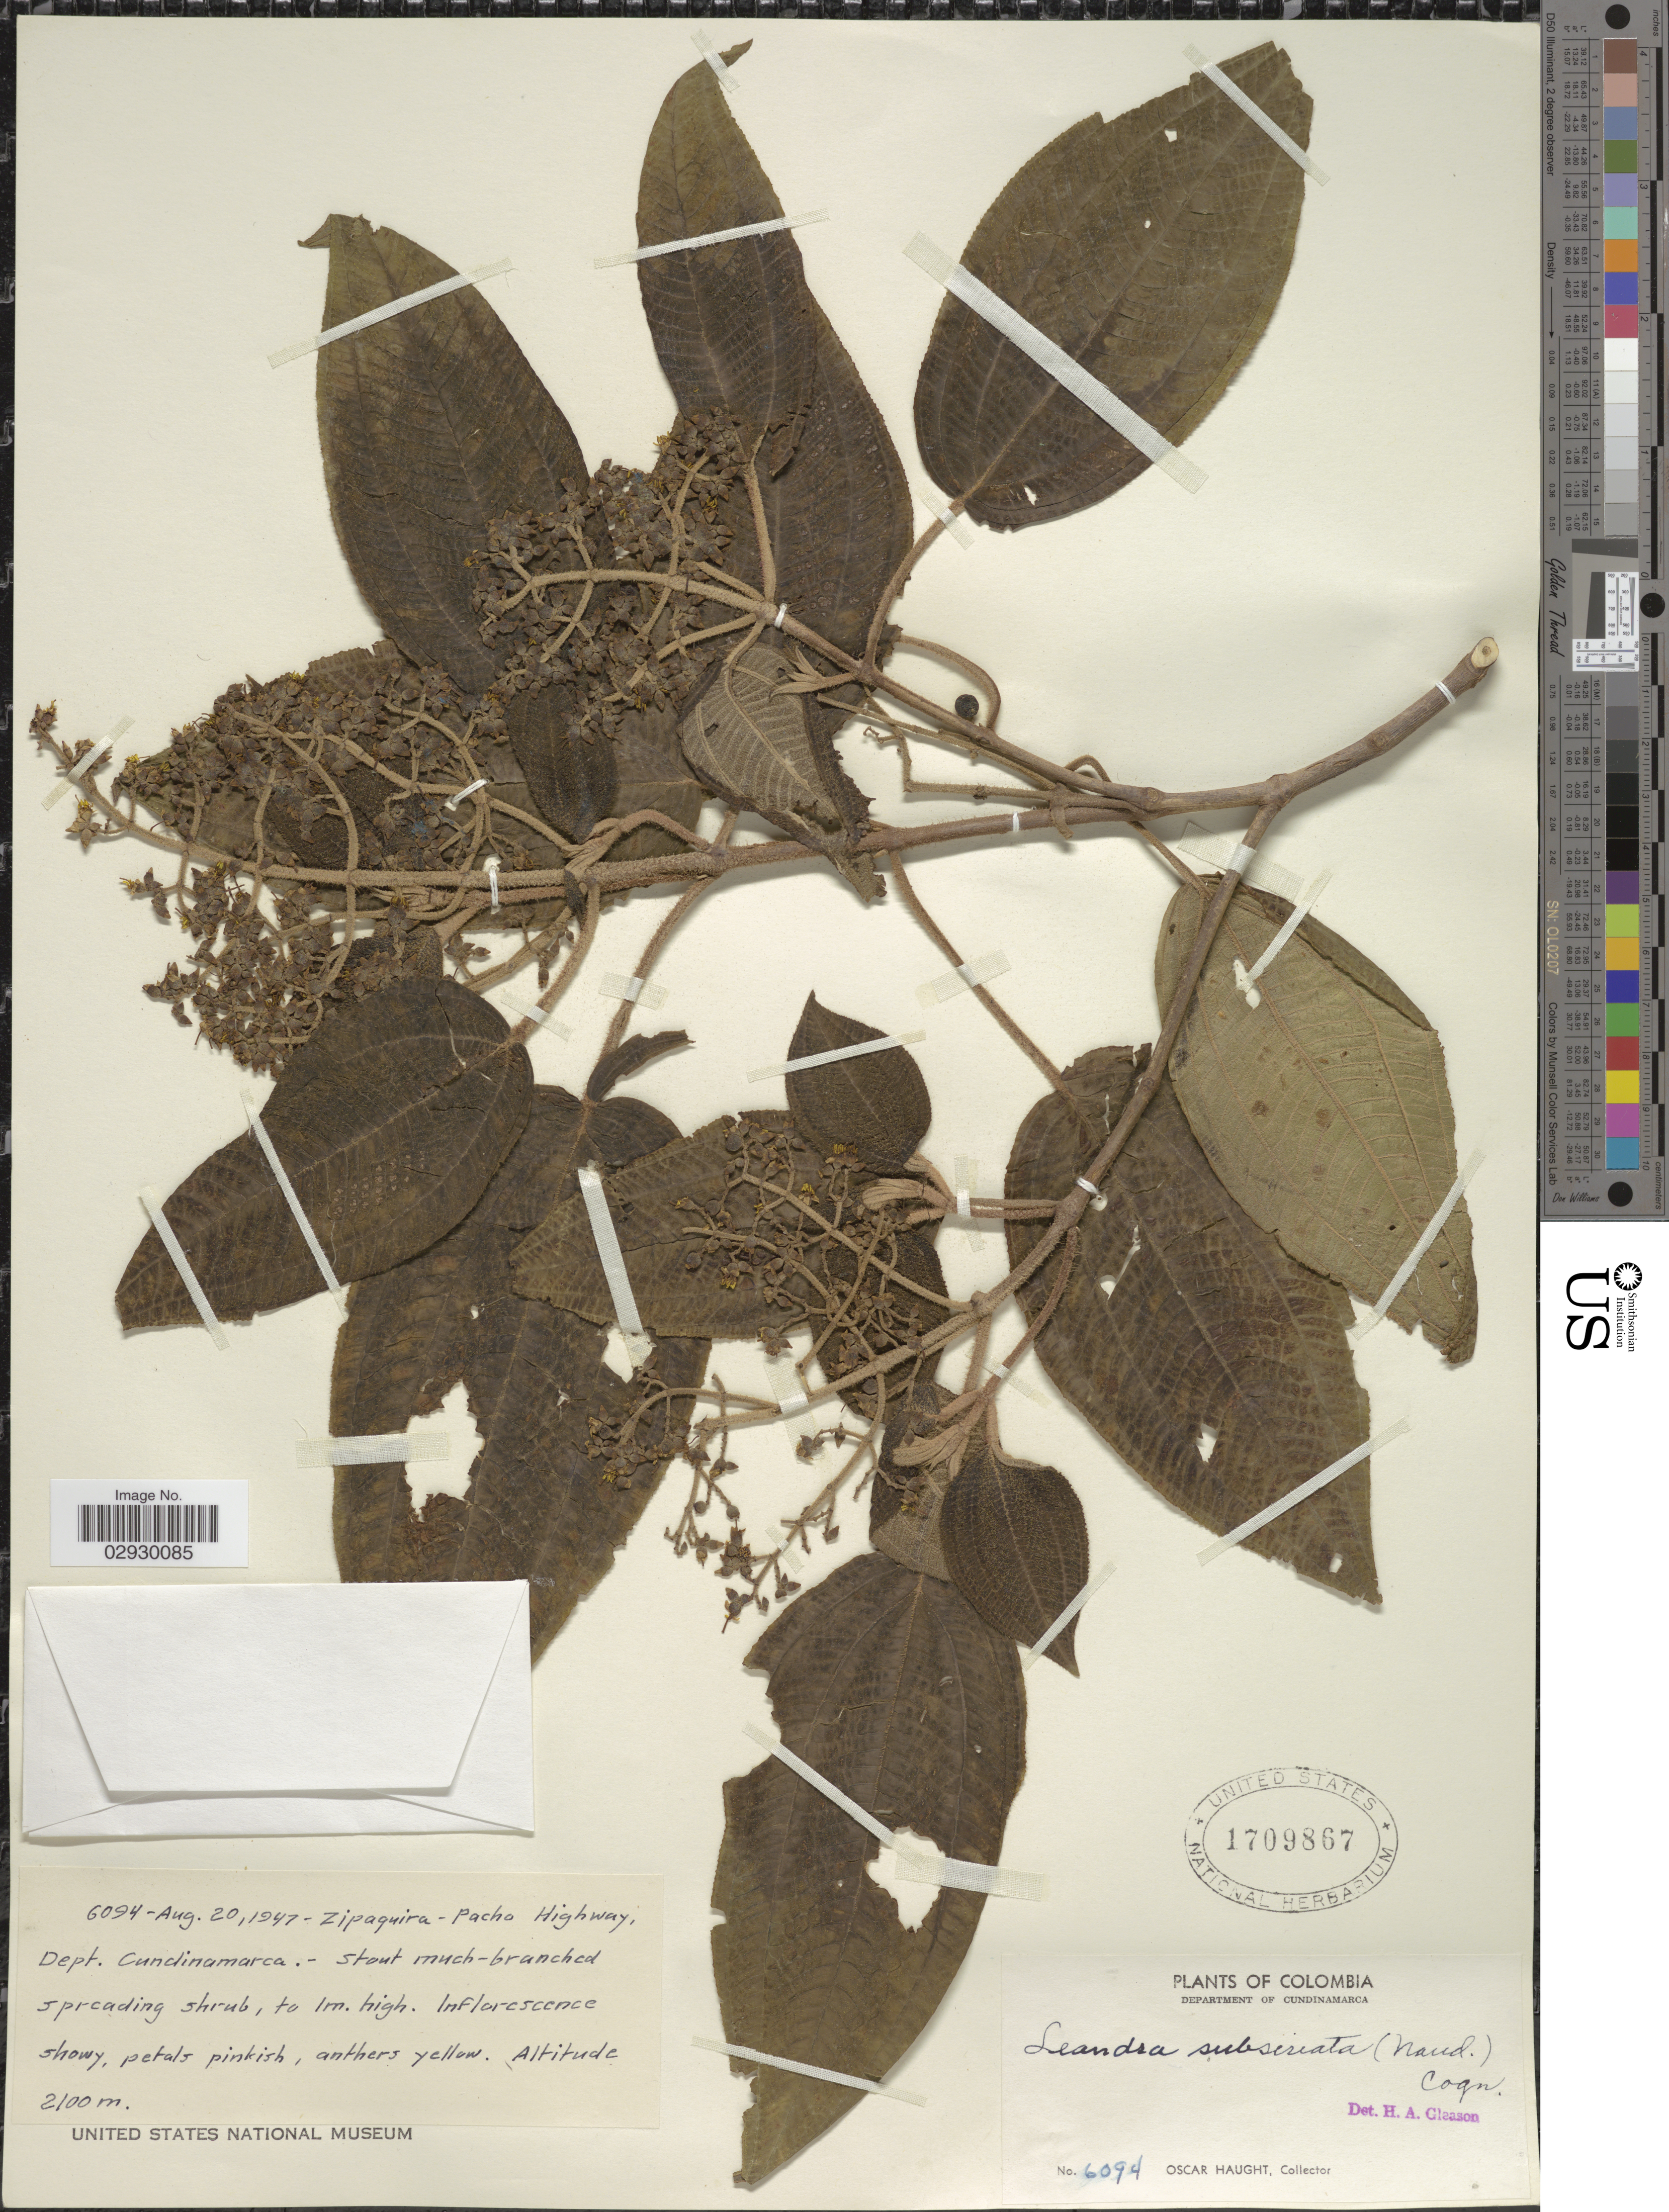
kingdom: Plantae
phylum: Tracheophyta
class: Magnoliopsida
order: Myrtales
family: Melastomataceae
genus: Leandra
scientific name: Leandra subseriata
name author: (Naudin) Cogn.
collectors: O. L. Haught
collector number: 6094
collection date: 1947-08-20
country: Colombia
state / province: Cundinamarca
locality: Department of Cundinamarca. Zipaquira - Pacho Highway, Dept. Cundinamarca.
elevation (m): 2100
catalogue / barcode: US 1709867